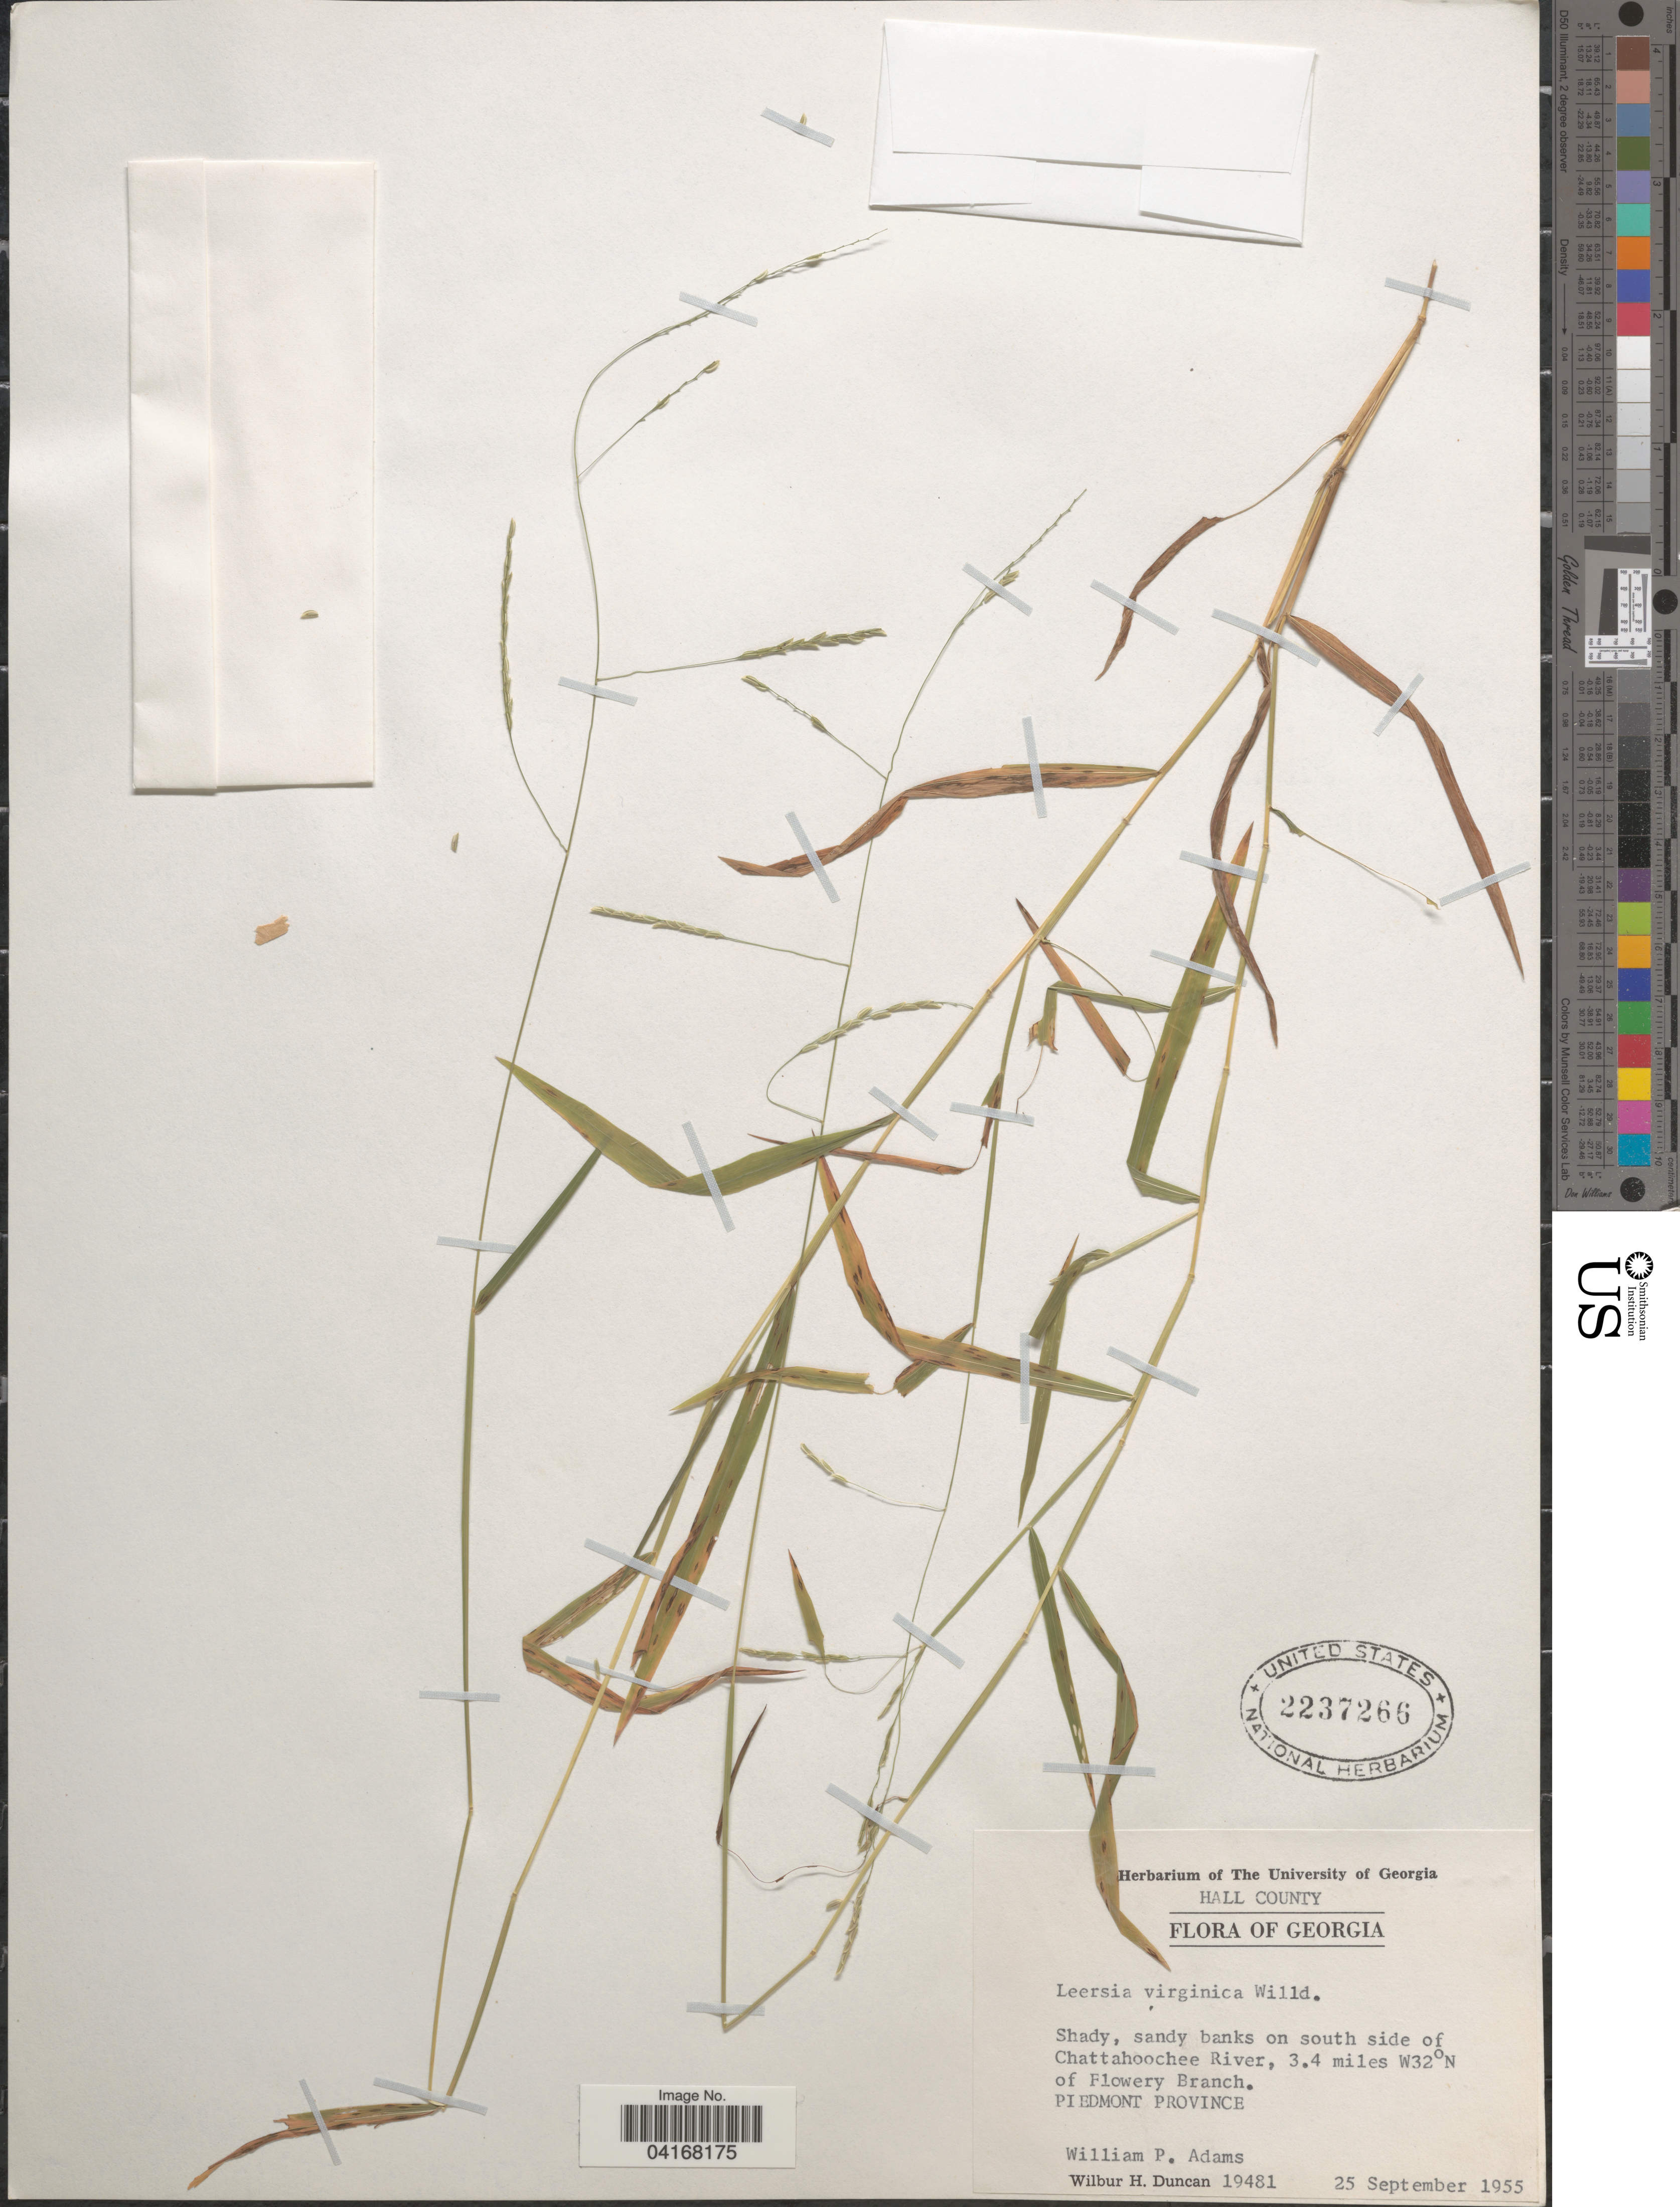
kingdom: Plantae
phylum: Tracheophyta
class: Liliopsida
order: Poales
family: Poaceae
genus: Leersia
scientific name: Leersia virginica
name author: Willd.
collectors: W. P. Adams & W. H. Duncan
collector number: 19481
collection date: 1955-09-25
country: United States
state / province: Georgia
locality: Hall County. Shady, sandy banks on south side of Chattahoochee River, 3.4 miles W32°N of Flowery Branch. Piedmont Province.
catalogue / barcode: US 2237266